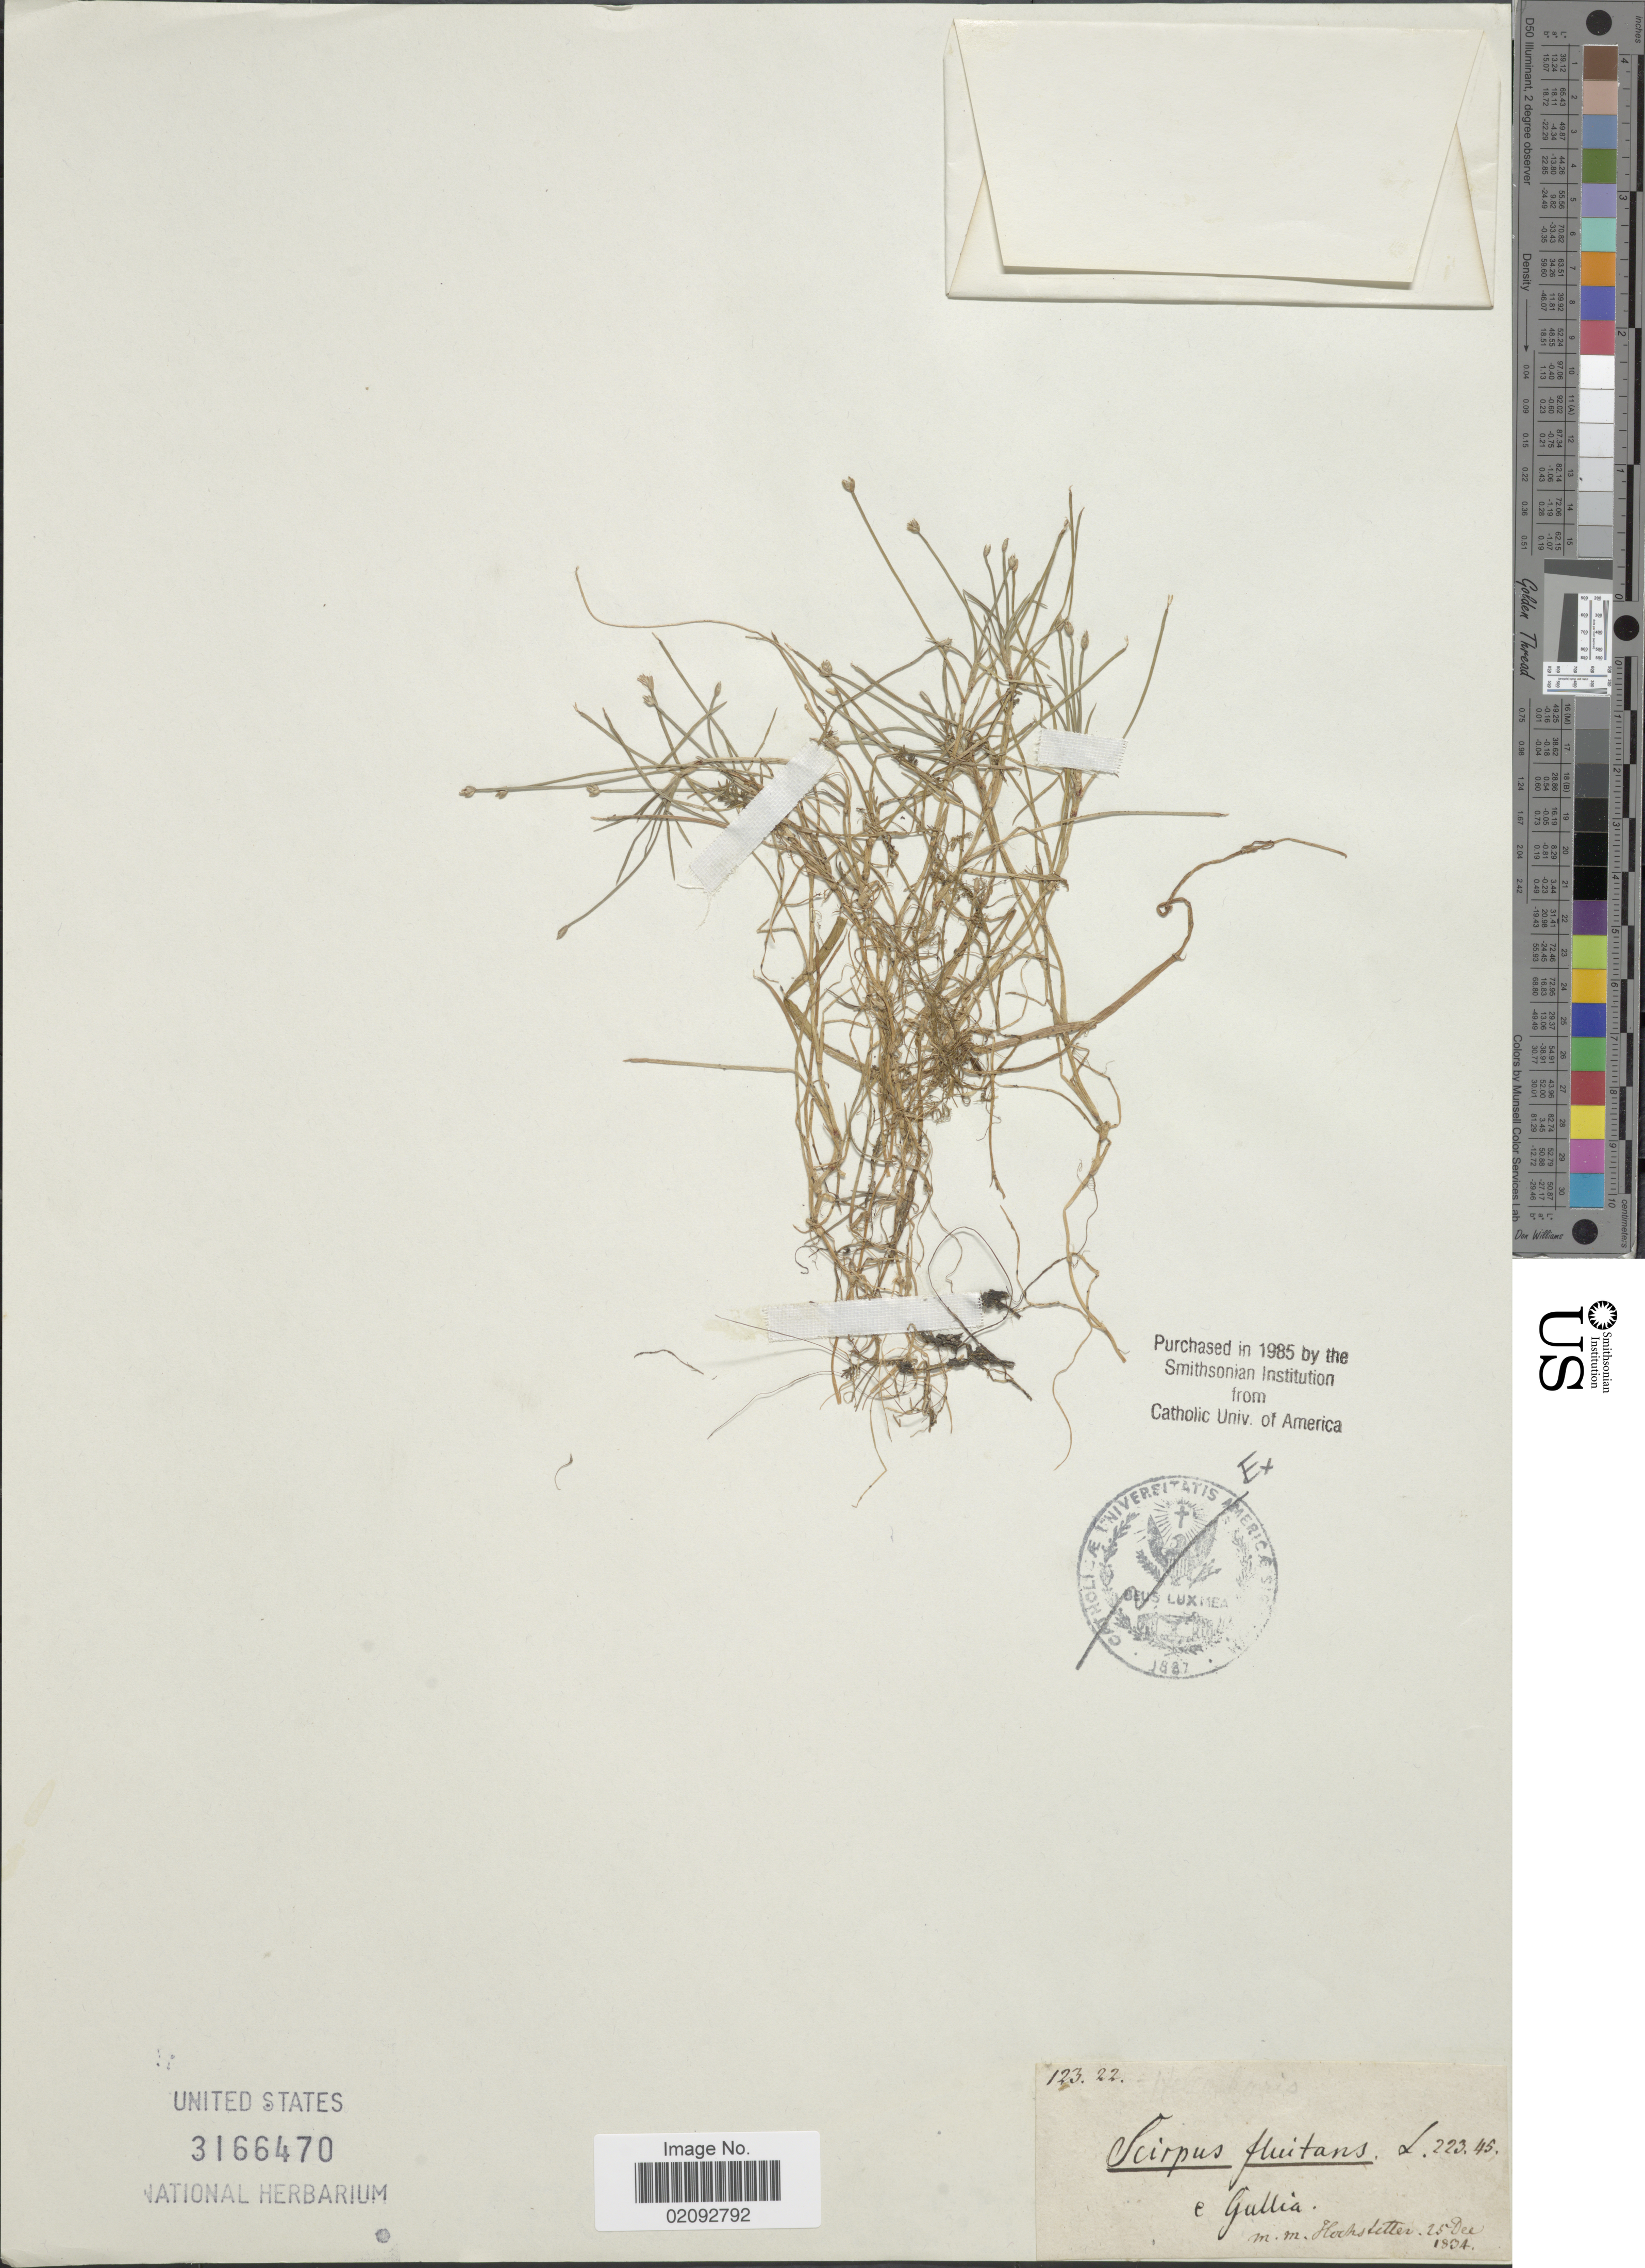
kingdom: Plantae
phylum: Tracheophyta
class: Liliopsida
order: Poales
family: Cyperaceae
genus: Isolepis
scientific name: Isolepis fluitans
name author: (L.) R. Br.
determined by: Strong, Mark T., (BOT), Smithsonian Institution - National Museum of Natural History (UNITED STATES)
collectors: -. Hochstetter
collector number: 12322*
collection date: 1834-12-25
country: France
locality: E. Gallia [interpreted]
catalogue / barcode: US 3166470